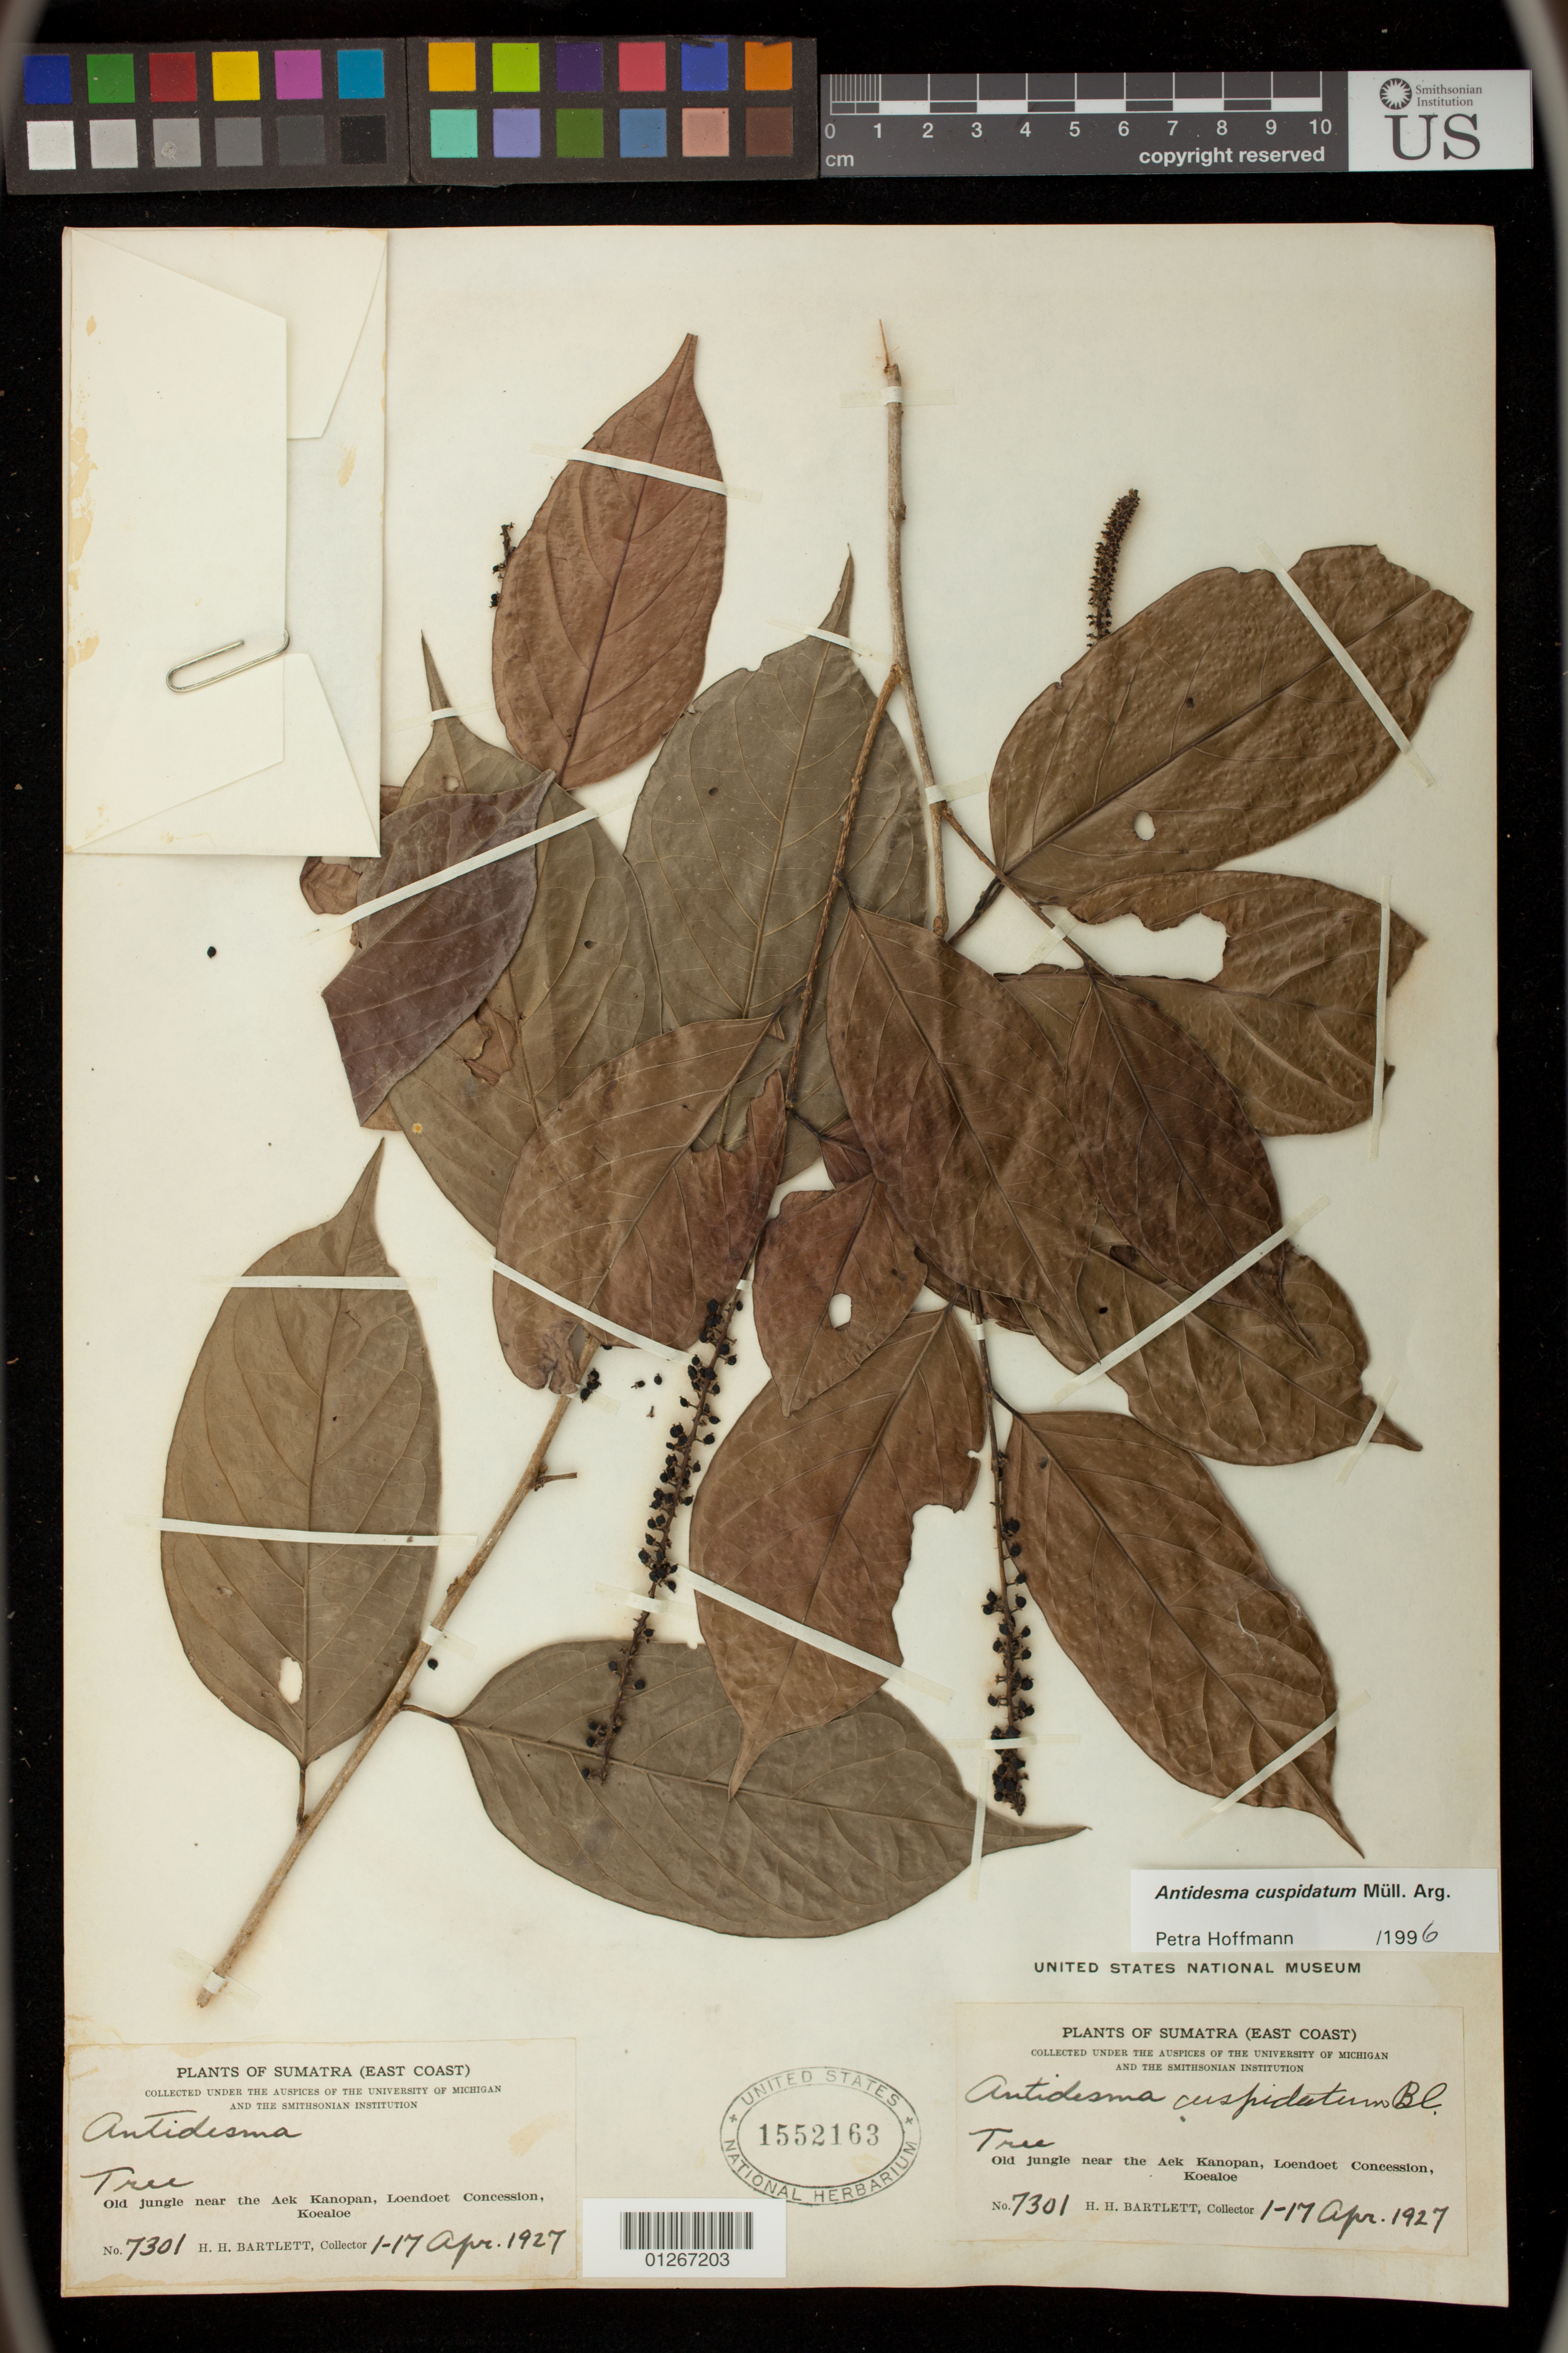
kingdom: Plantae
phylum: Tracheophyta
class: Magnoliopsida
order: Malpighiales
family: Phyllanthaceae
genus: Antidesma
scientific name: Antidesma cuspidatum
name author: Müll. Arg.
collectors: H. H. Bartlett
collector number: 7301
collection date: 1927-04-01/1927-04-17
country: Indonesia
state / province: Sumatra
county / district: Aceh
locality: Old jungle near the Aek Kanopan, Loendoet Concession, Koealoe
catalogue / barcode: US 1552163